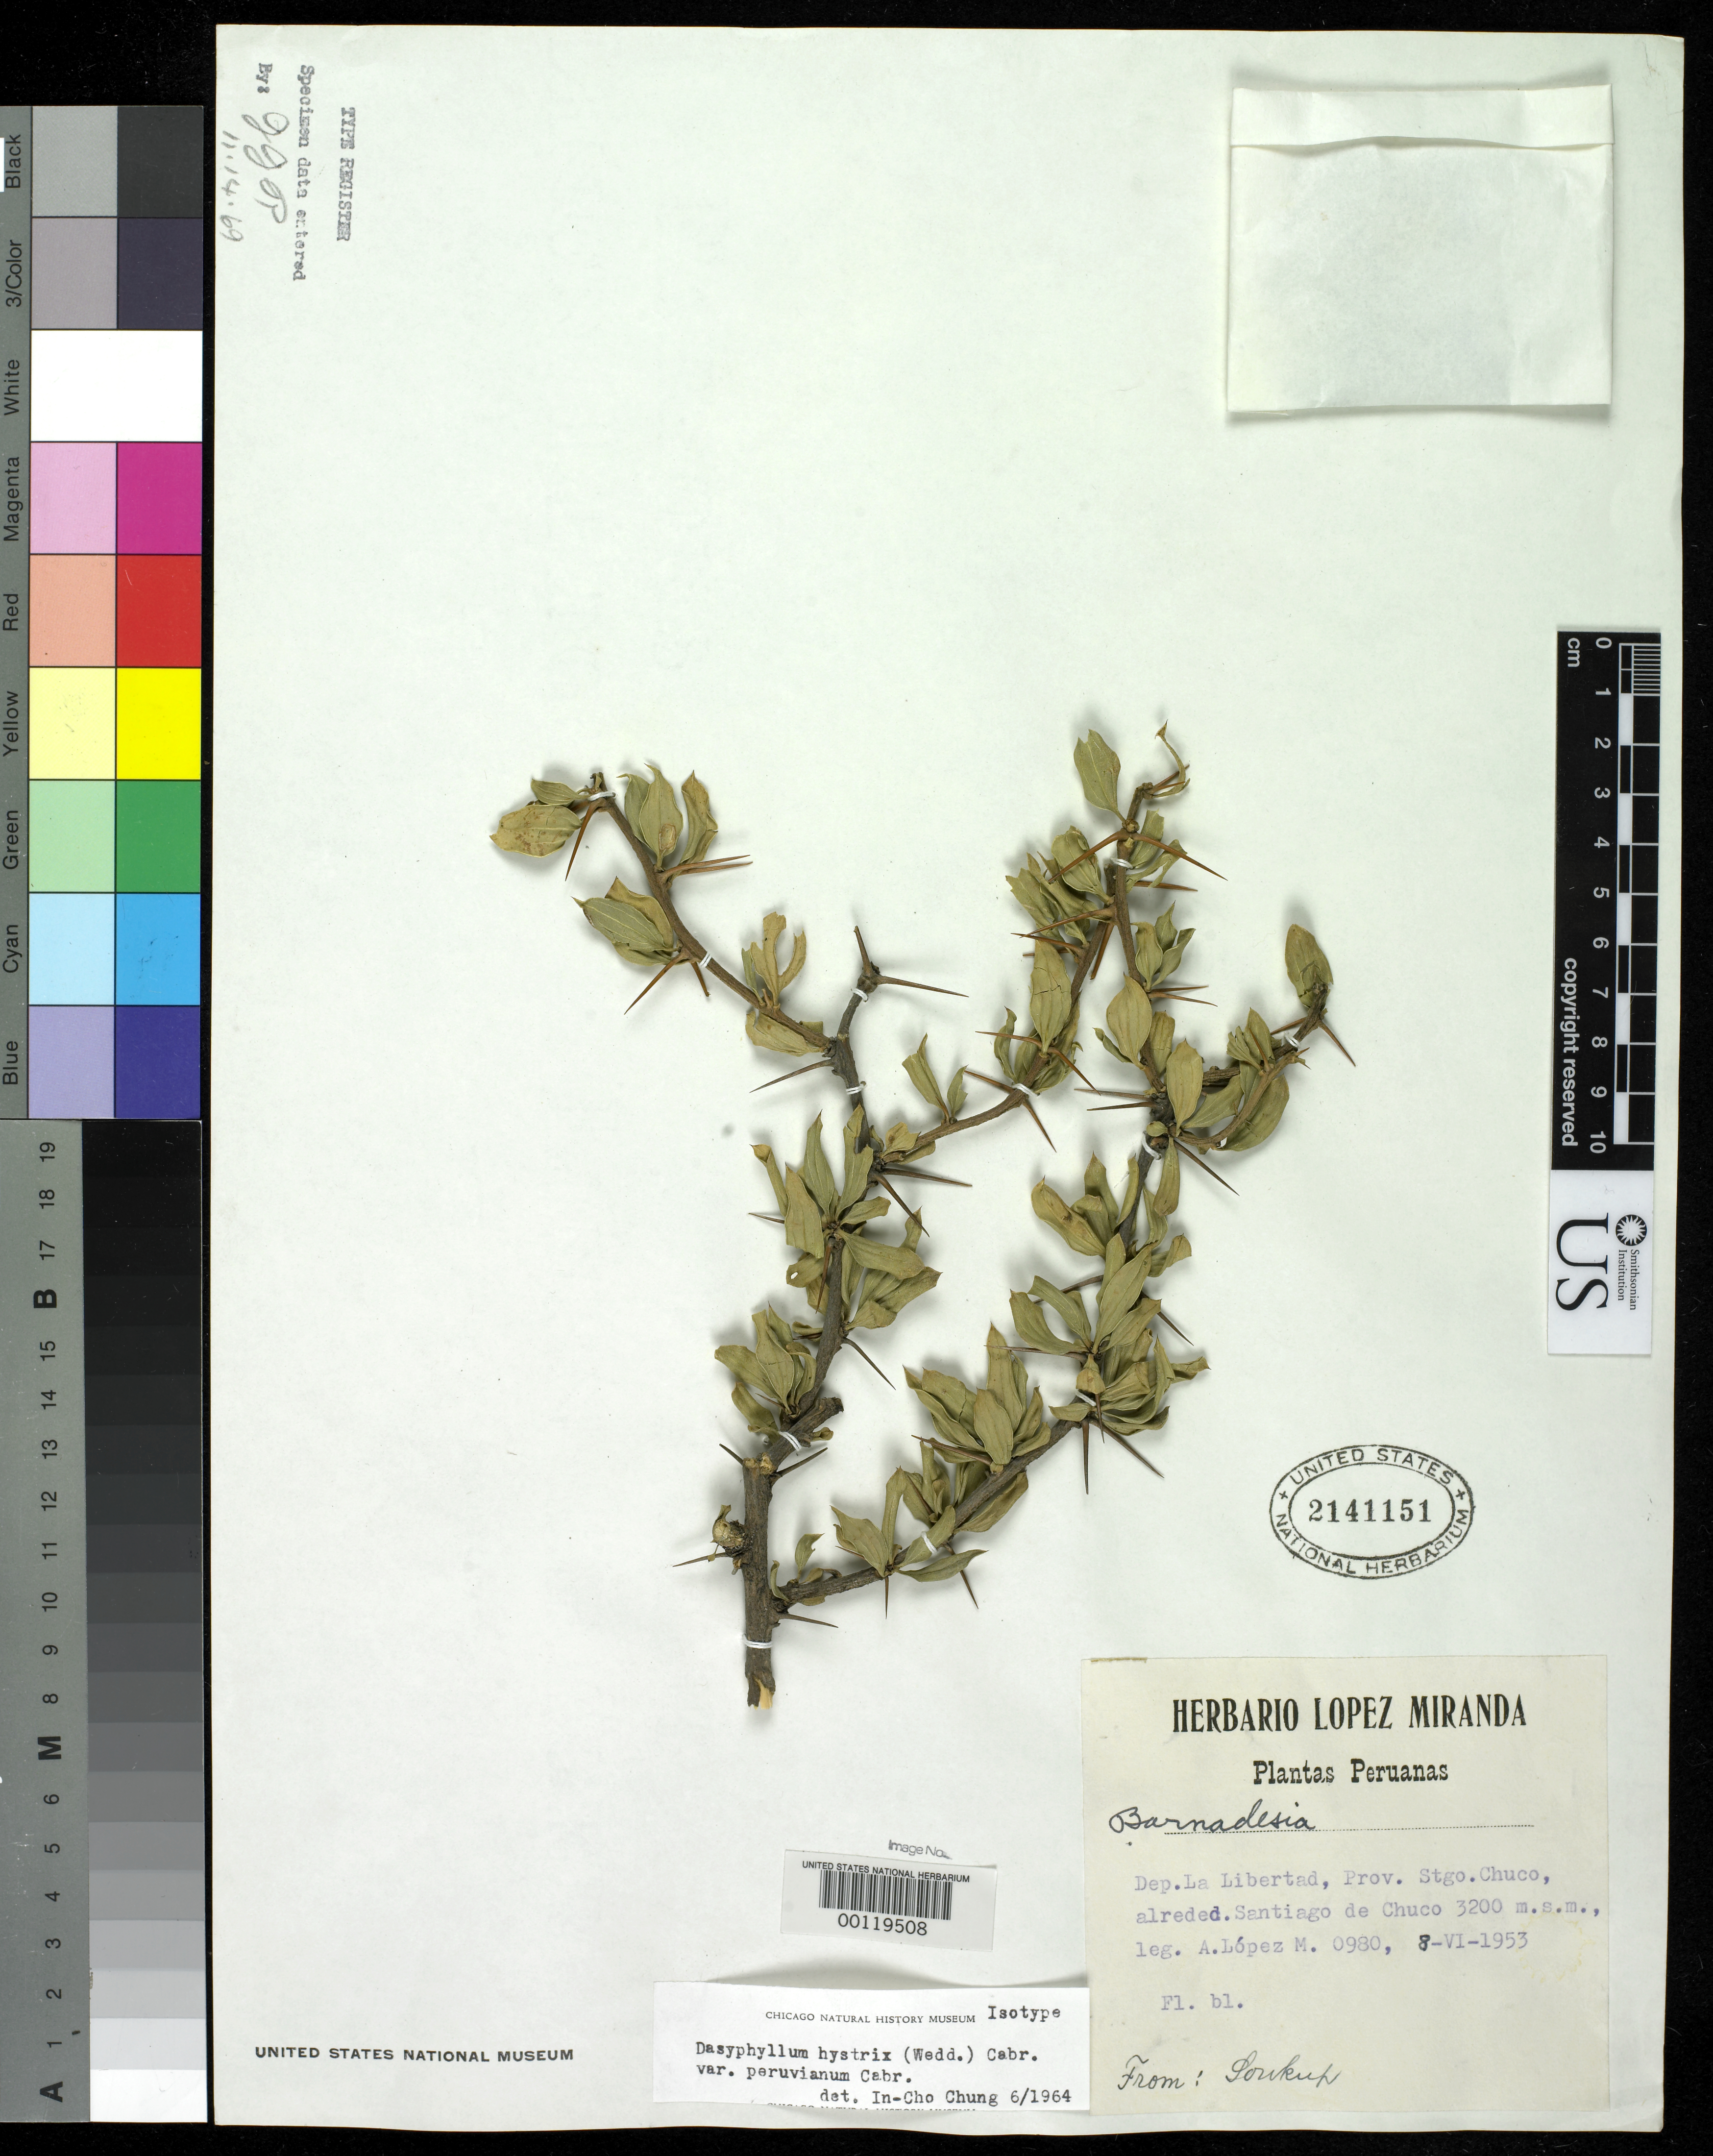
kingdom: Plantae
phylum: Tracheophyta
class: Magnoliopsida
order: Asterales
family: Asteraceae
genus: Dasyphyllum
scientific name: Dasyphyllum hystrix var. peruvianum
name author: Cabrera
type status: Isotype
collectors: A. López M.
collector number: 980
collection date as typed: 08 Jun 1953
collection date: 1953-06-08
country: Peru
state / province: La Libertad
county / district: Santiago de Chuco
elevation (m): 3100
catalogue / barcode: US 2141151